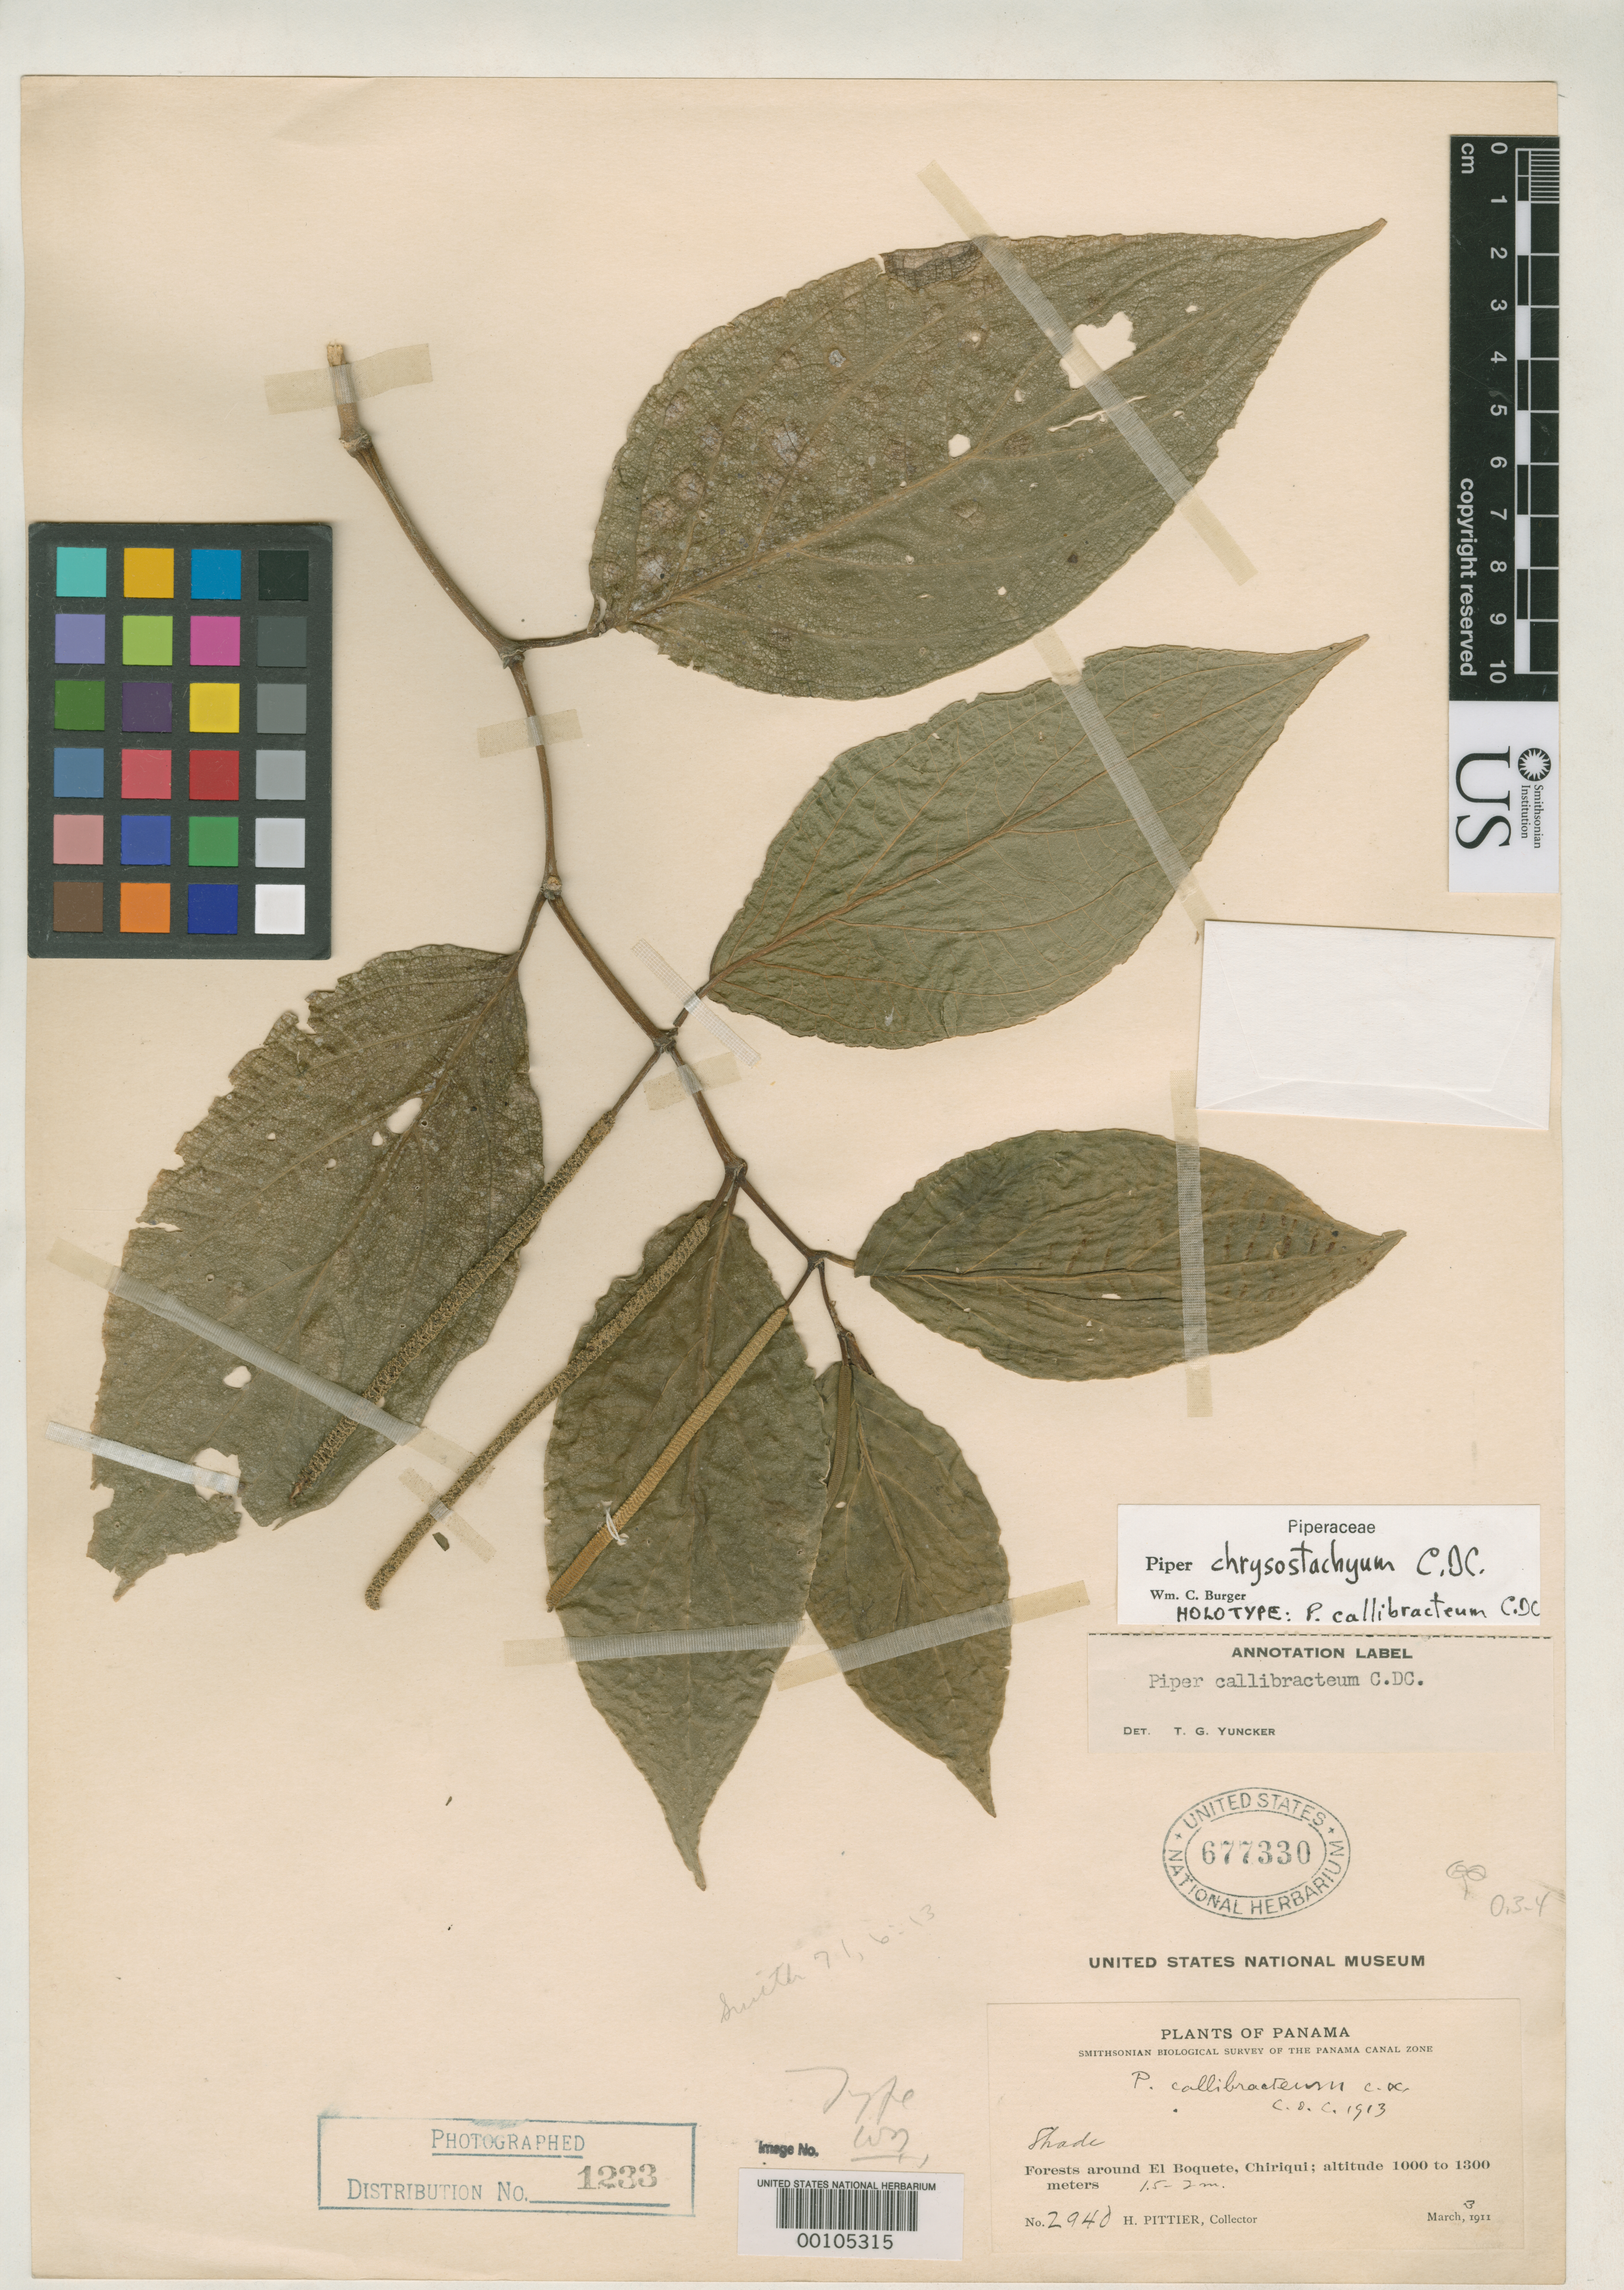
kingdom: Plantae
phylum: Tracheophyta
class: Magnoliopsida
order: Piperales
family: Piperaceae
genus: Piper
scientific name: Piper callibracteum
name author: C. DC.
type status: Holotype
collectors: H. F. Pittier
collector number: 2940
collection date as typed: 03 Mar 1911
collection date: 1911-03-03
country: Panama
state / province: Chiriquí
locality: El Boquete.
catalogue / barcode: US 677330